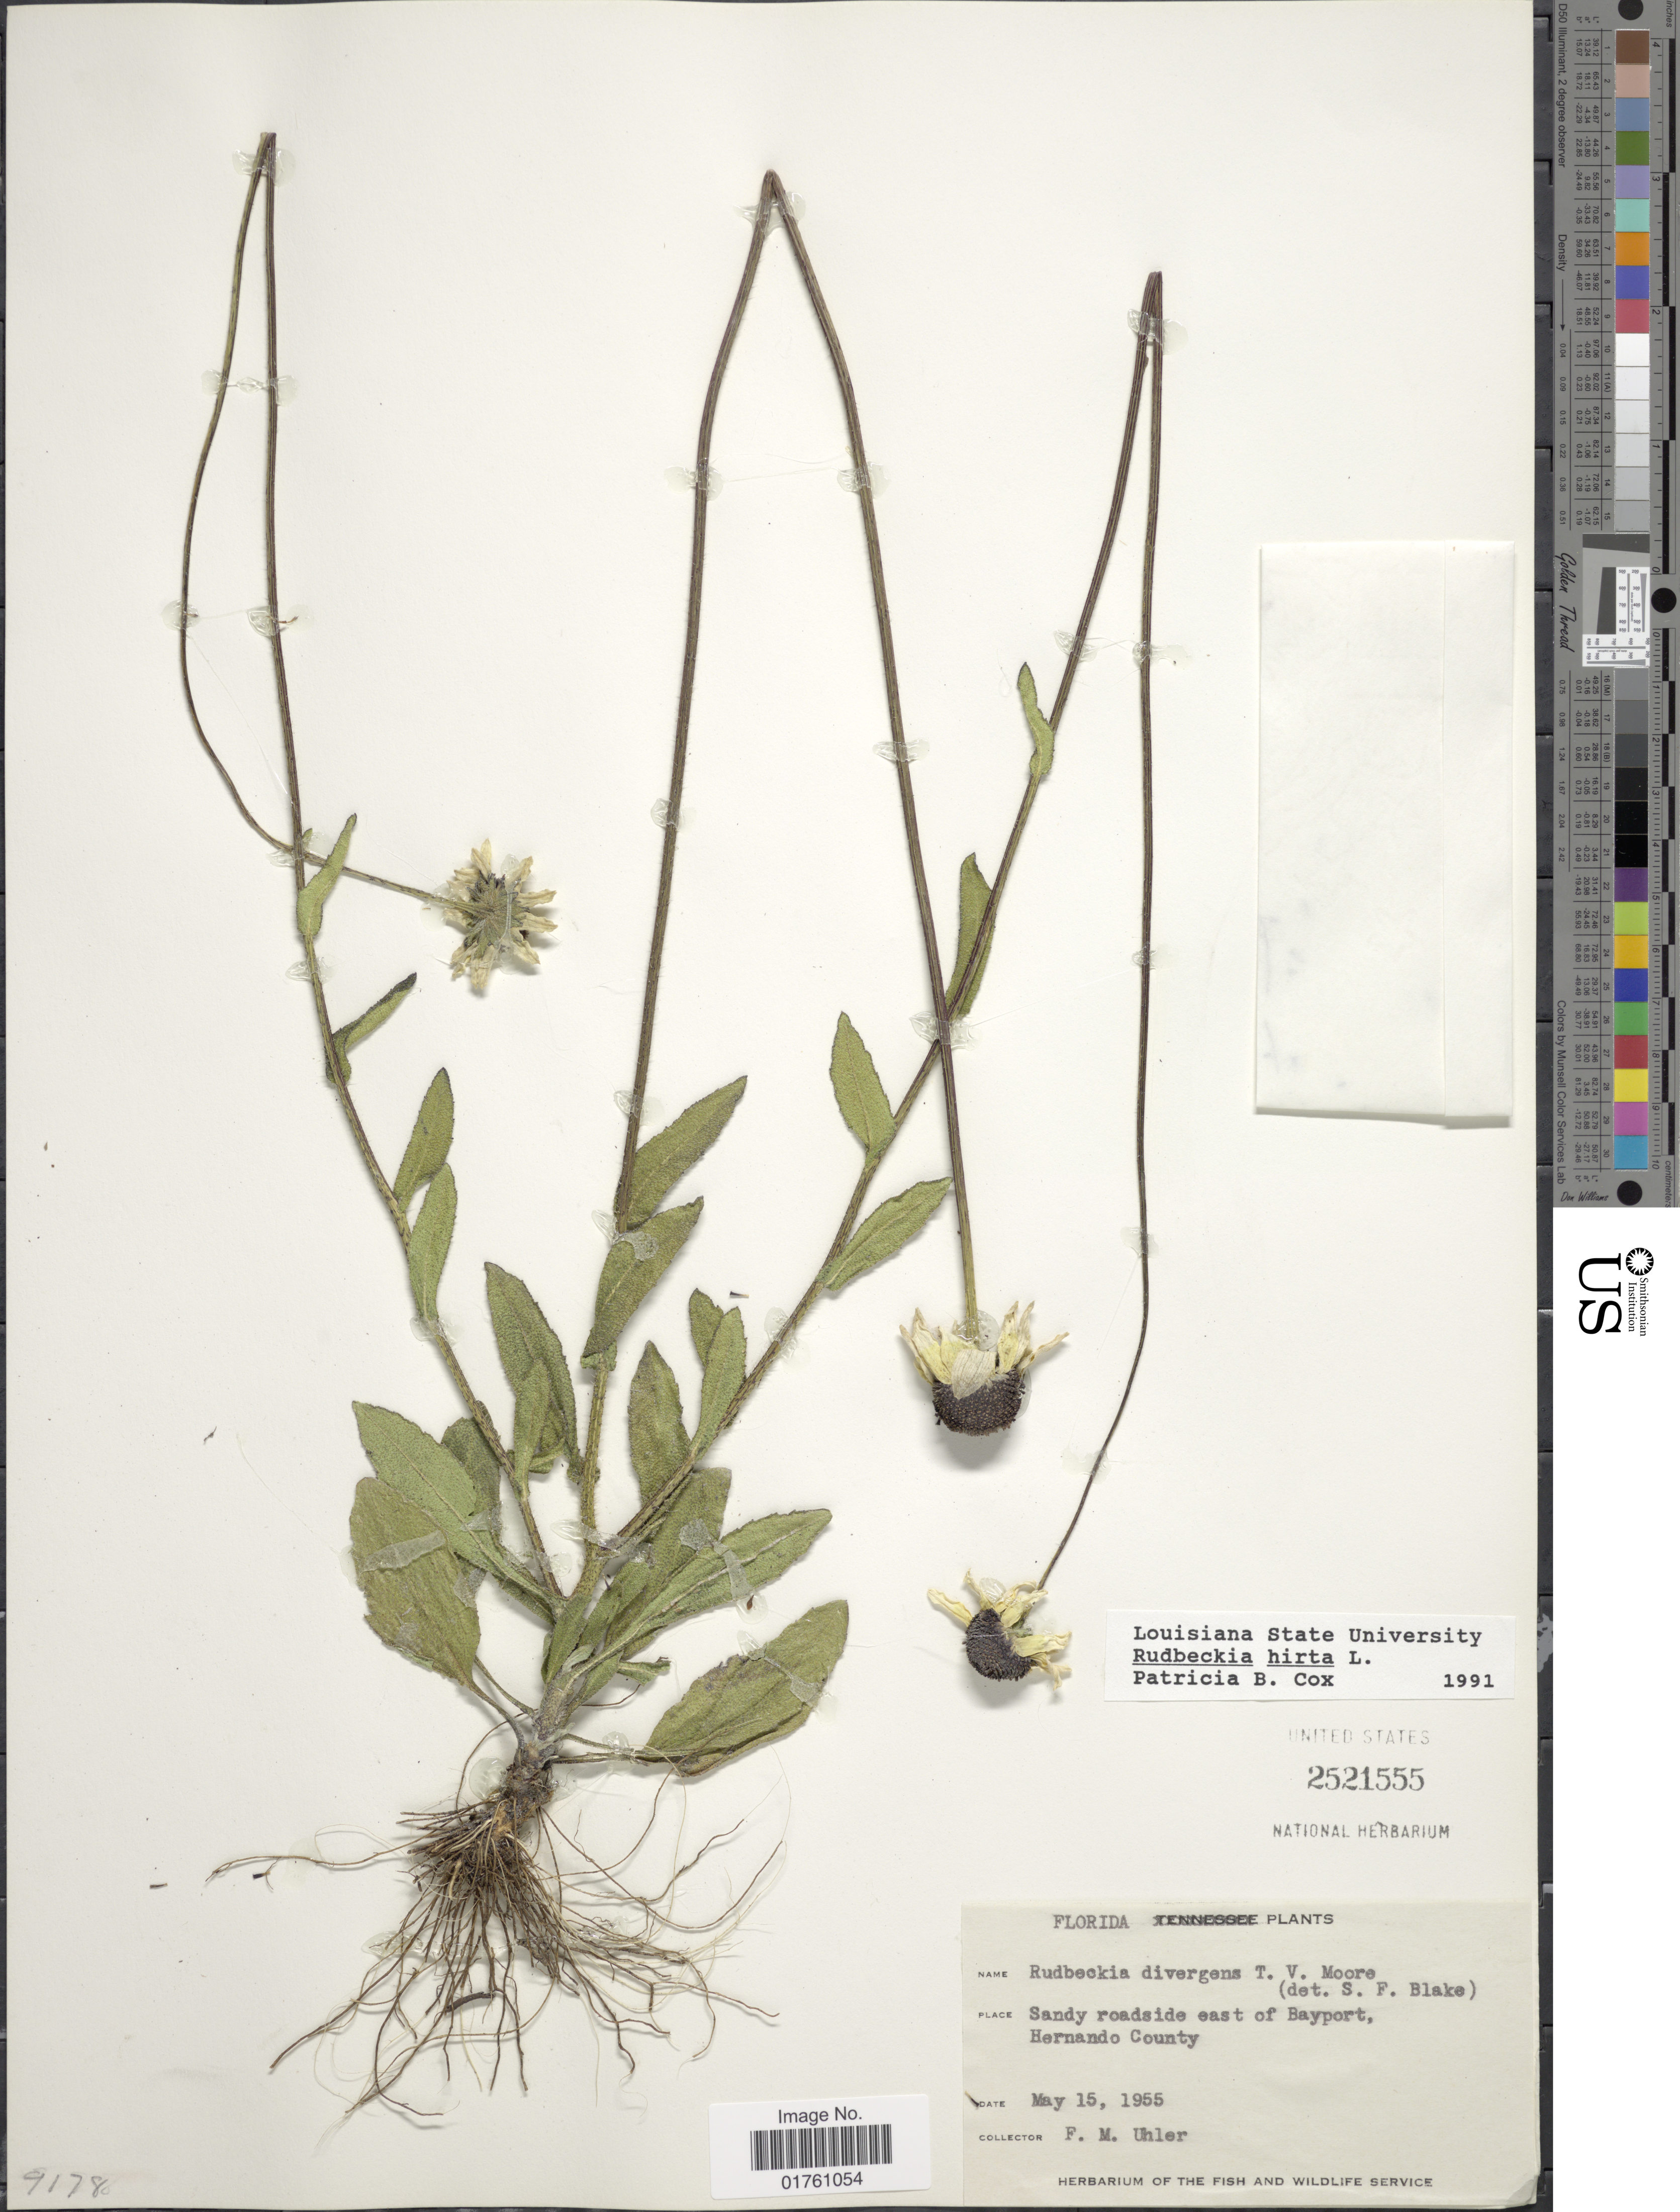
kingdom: Plantae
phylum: Tracheophyta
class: Magnoliopsida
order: Asterales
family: Asteraceae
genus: Rudbeckia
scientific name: Rudbeckia hirta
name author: L.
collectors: F. M. Uhler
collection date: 1955-05-15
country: United States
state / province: Florida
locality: Sandy roadside east of Bayport, Hernando County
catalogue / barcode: US 252155